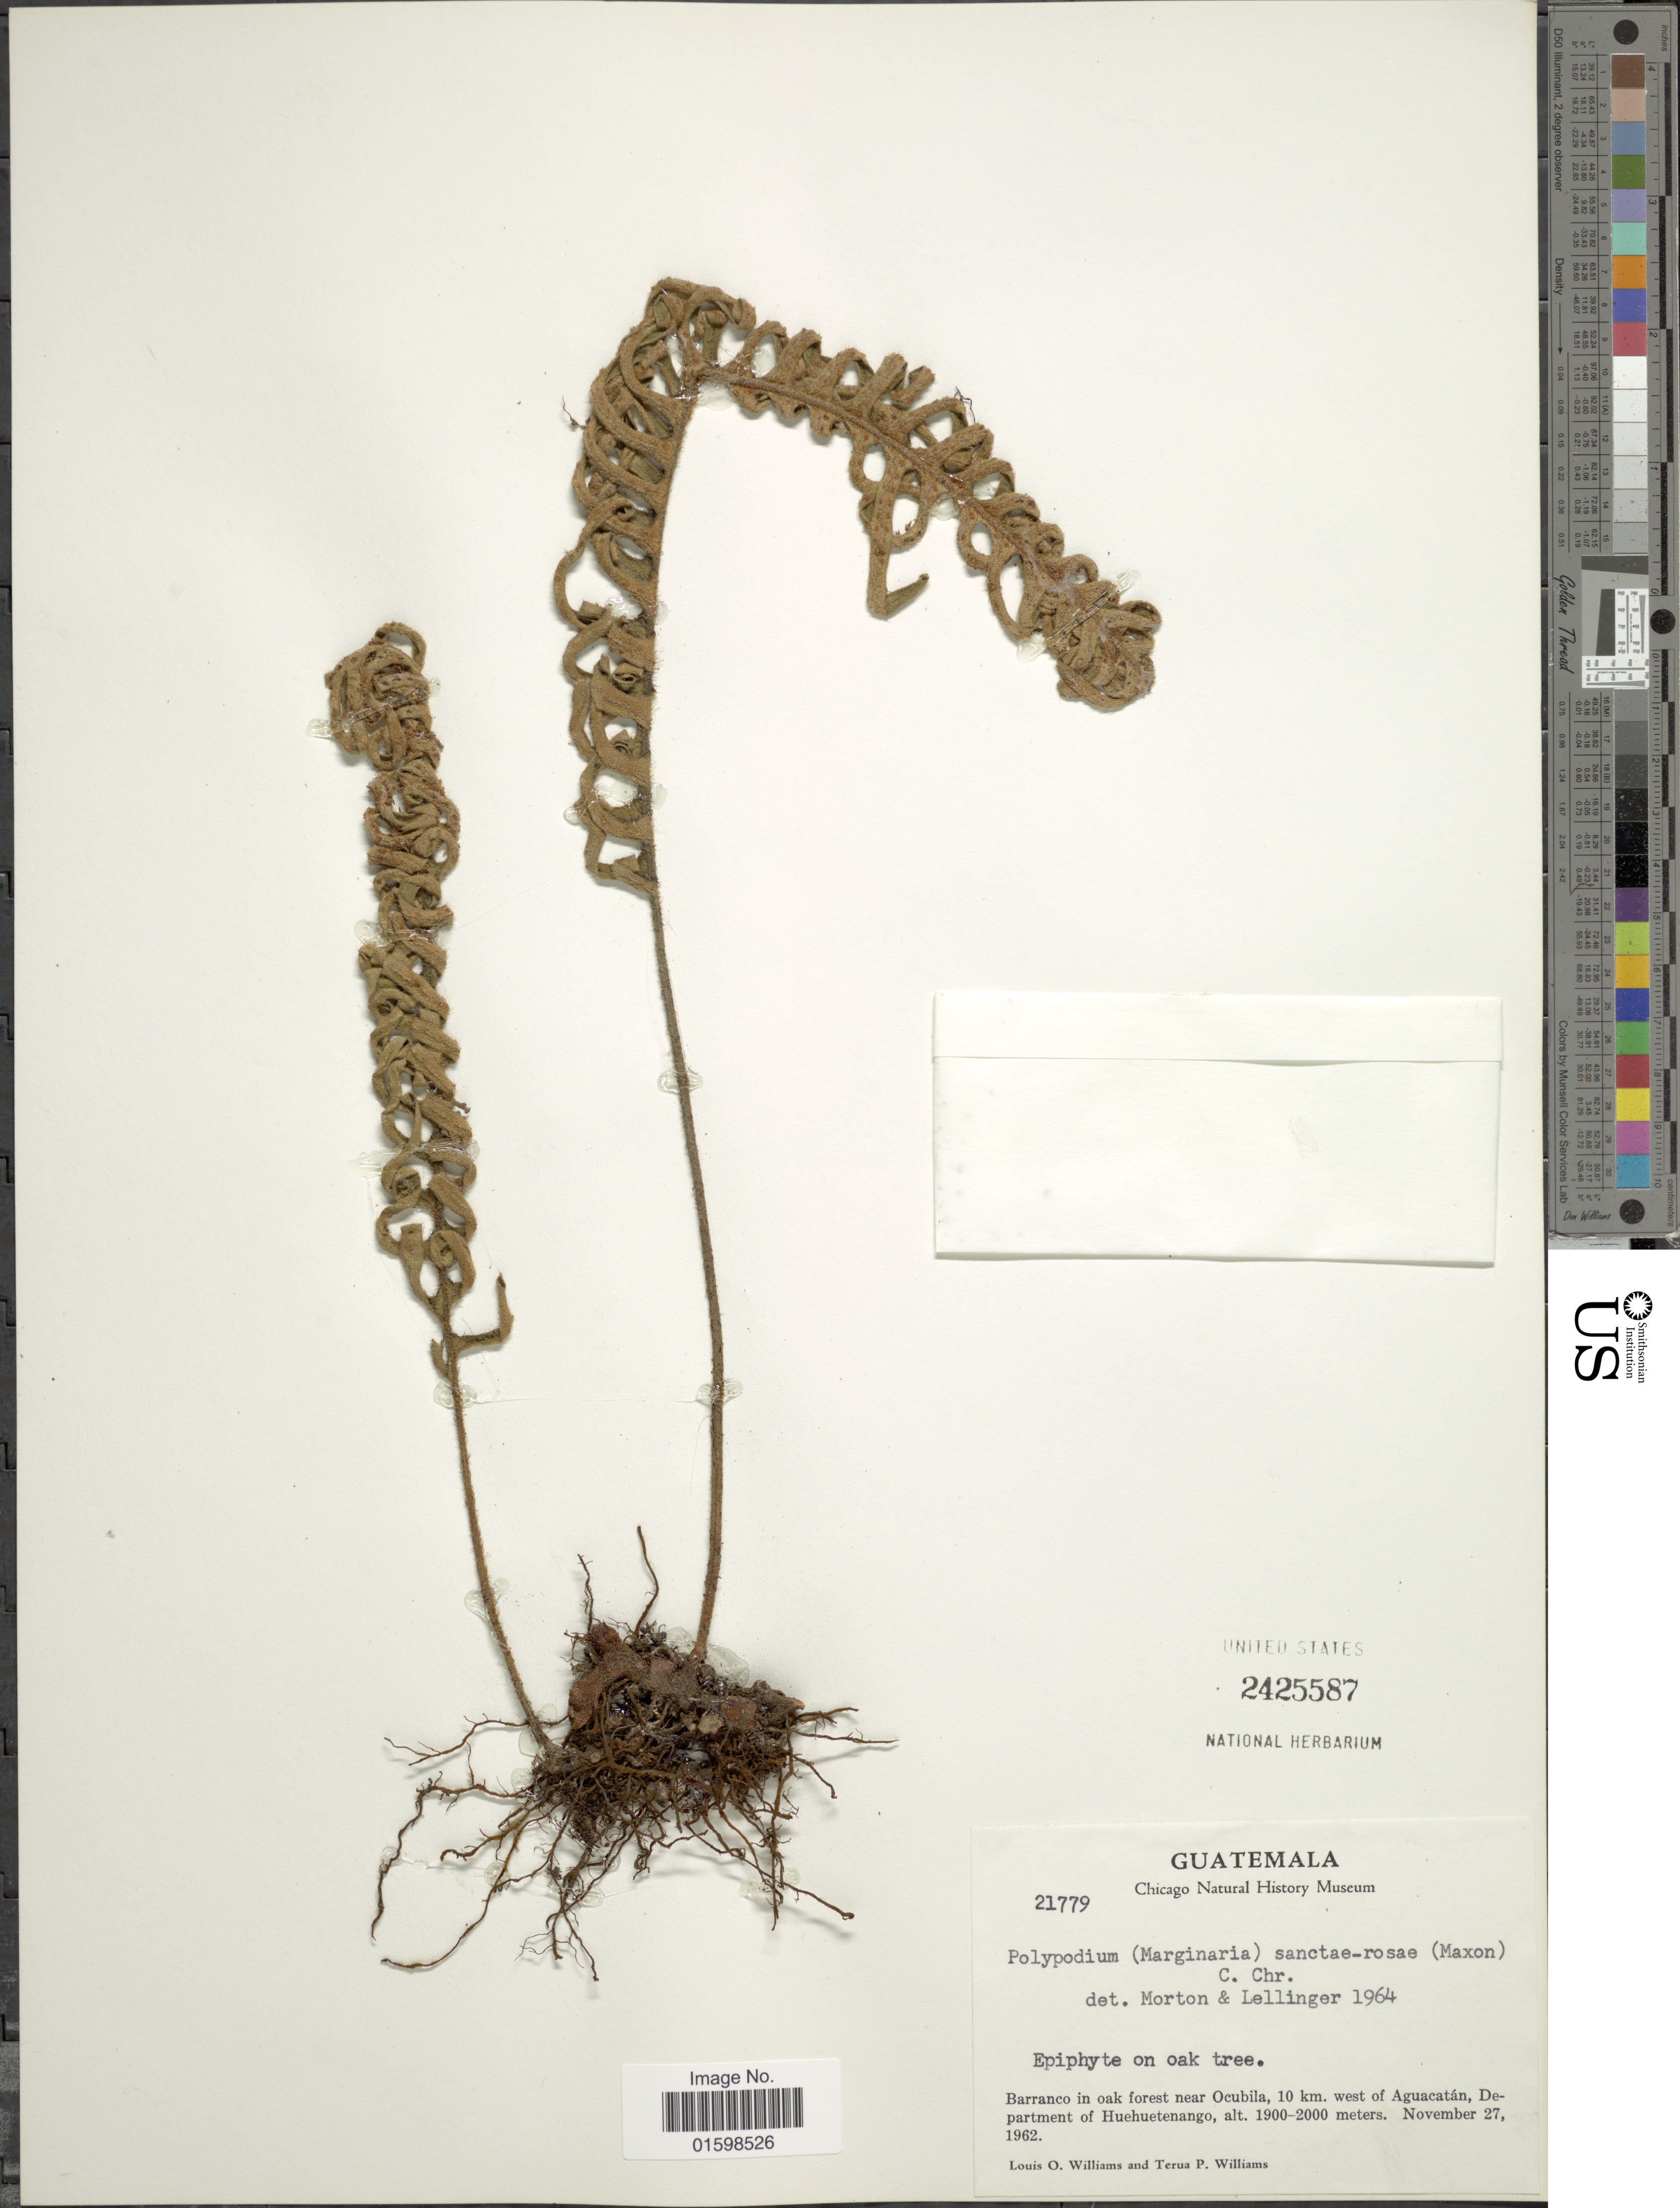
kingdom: Plantae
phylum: Tracheophyta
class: Polypodiopsida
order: Polypodiales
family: Polypodiaceae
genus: Pleopeltis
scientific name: Pleopeltis sanctae-rosae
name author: (Maxon) A.R. Sm. & Tejero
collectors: L. O. Williams & T. P. Williams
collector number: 21779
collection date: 1962-11-27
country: Guatemala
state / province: Huehuetenango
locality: Barranco in oak forest near Ocubila, 10 km. west of Aguacatán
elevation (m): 1900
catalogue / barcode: US 2425587